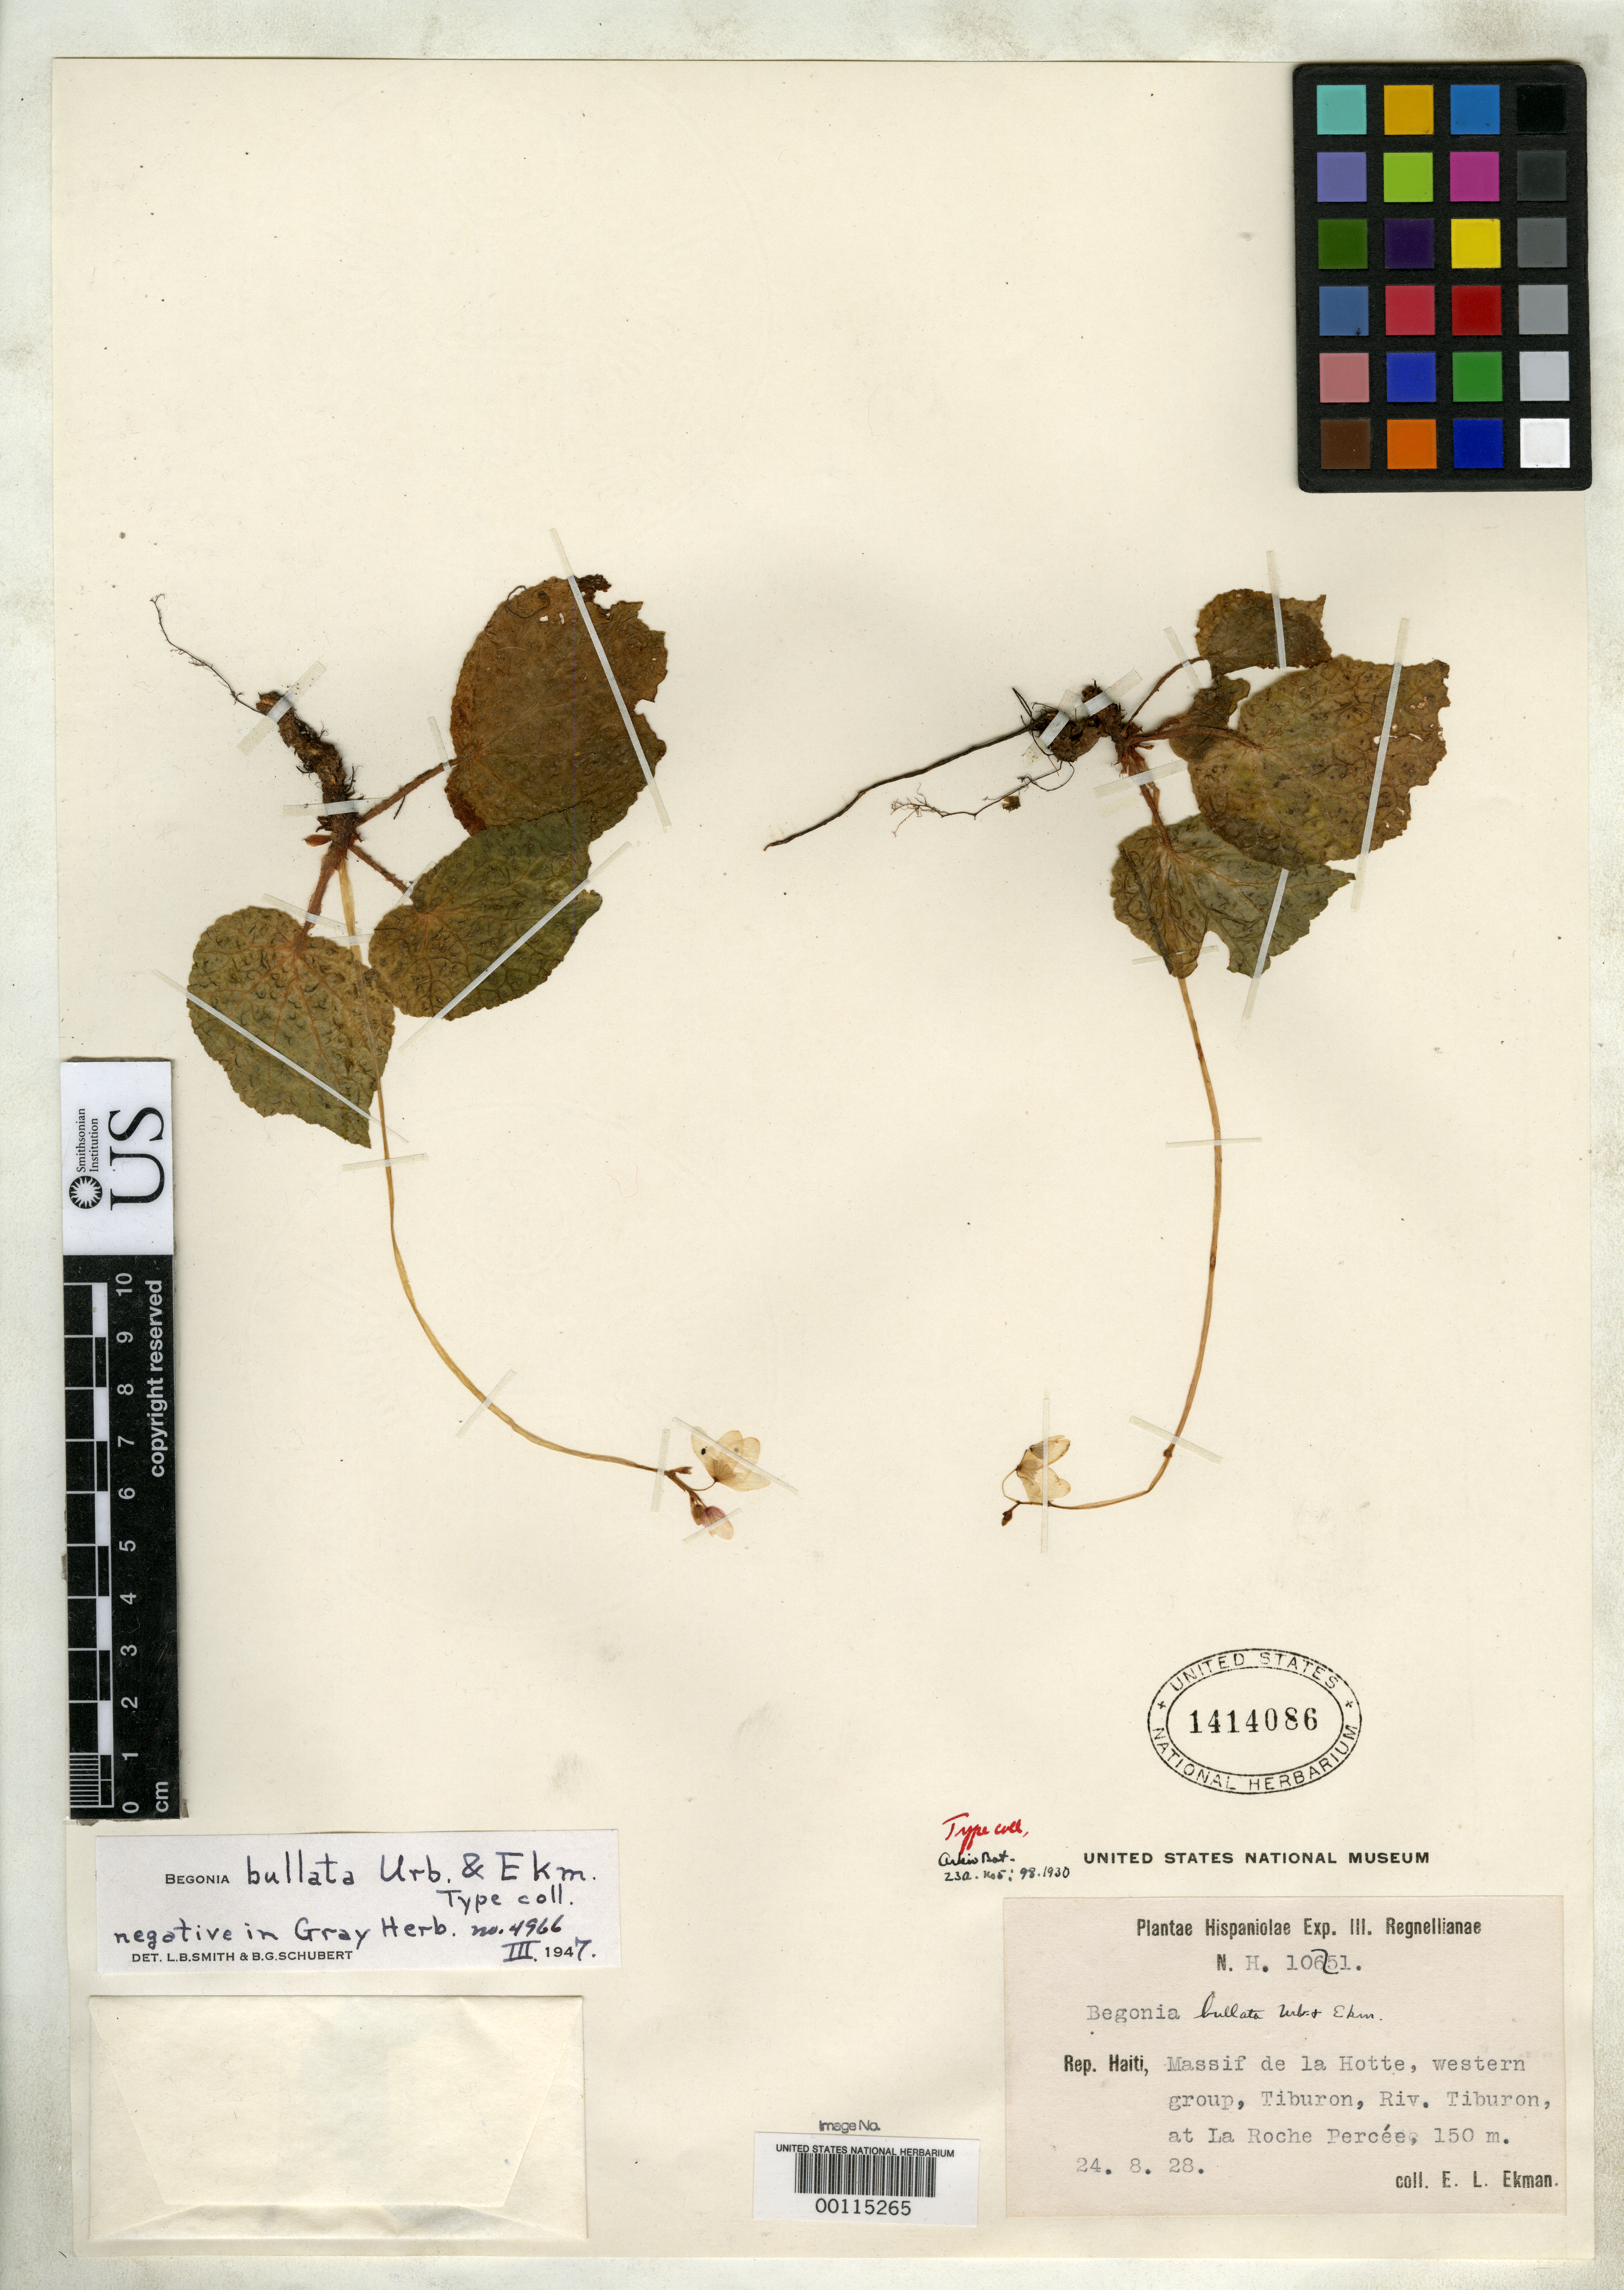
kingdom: Plantae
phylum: Tracheophyta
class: Magnoliopsida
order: Cucurbitales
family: Begoniaceae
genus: Begonia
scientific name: Begonia bullata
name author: Urb. & Ekman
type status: Isotype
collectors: E. L. Ekman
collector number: H 10561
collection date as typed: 24 Aug 1928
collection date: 1928-08-24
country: Haiti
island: Hispaniola Island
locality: Massif de La Hotte in parte occidentali prope Tiburon in valli Rio Tiburon ad La Roche Percee.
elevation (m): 150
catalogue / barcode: US 1414086